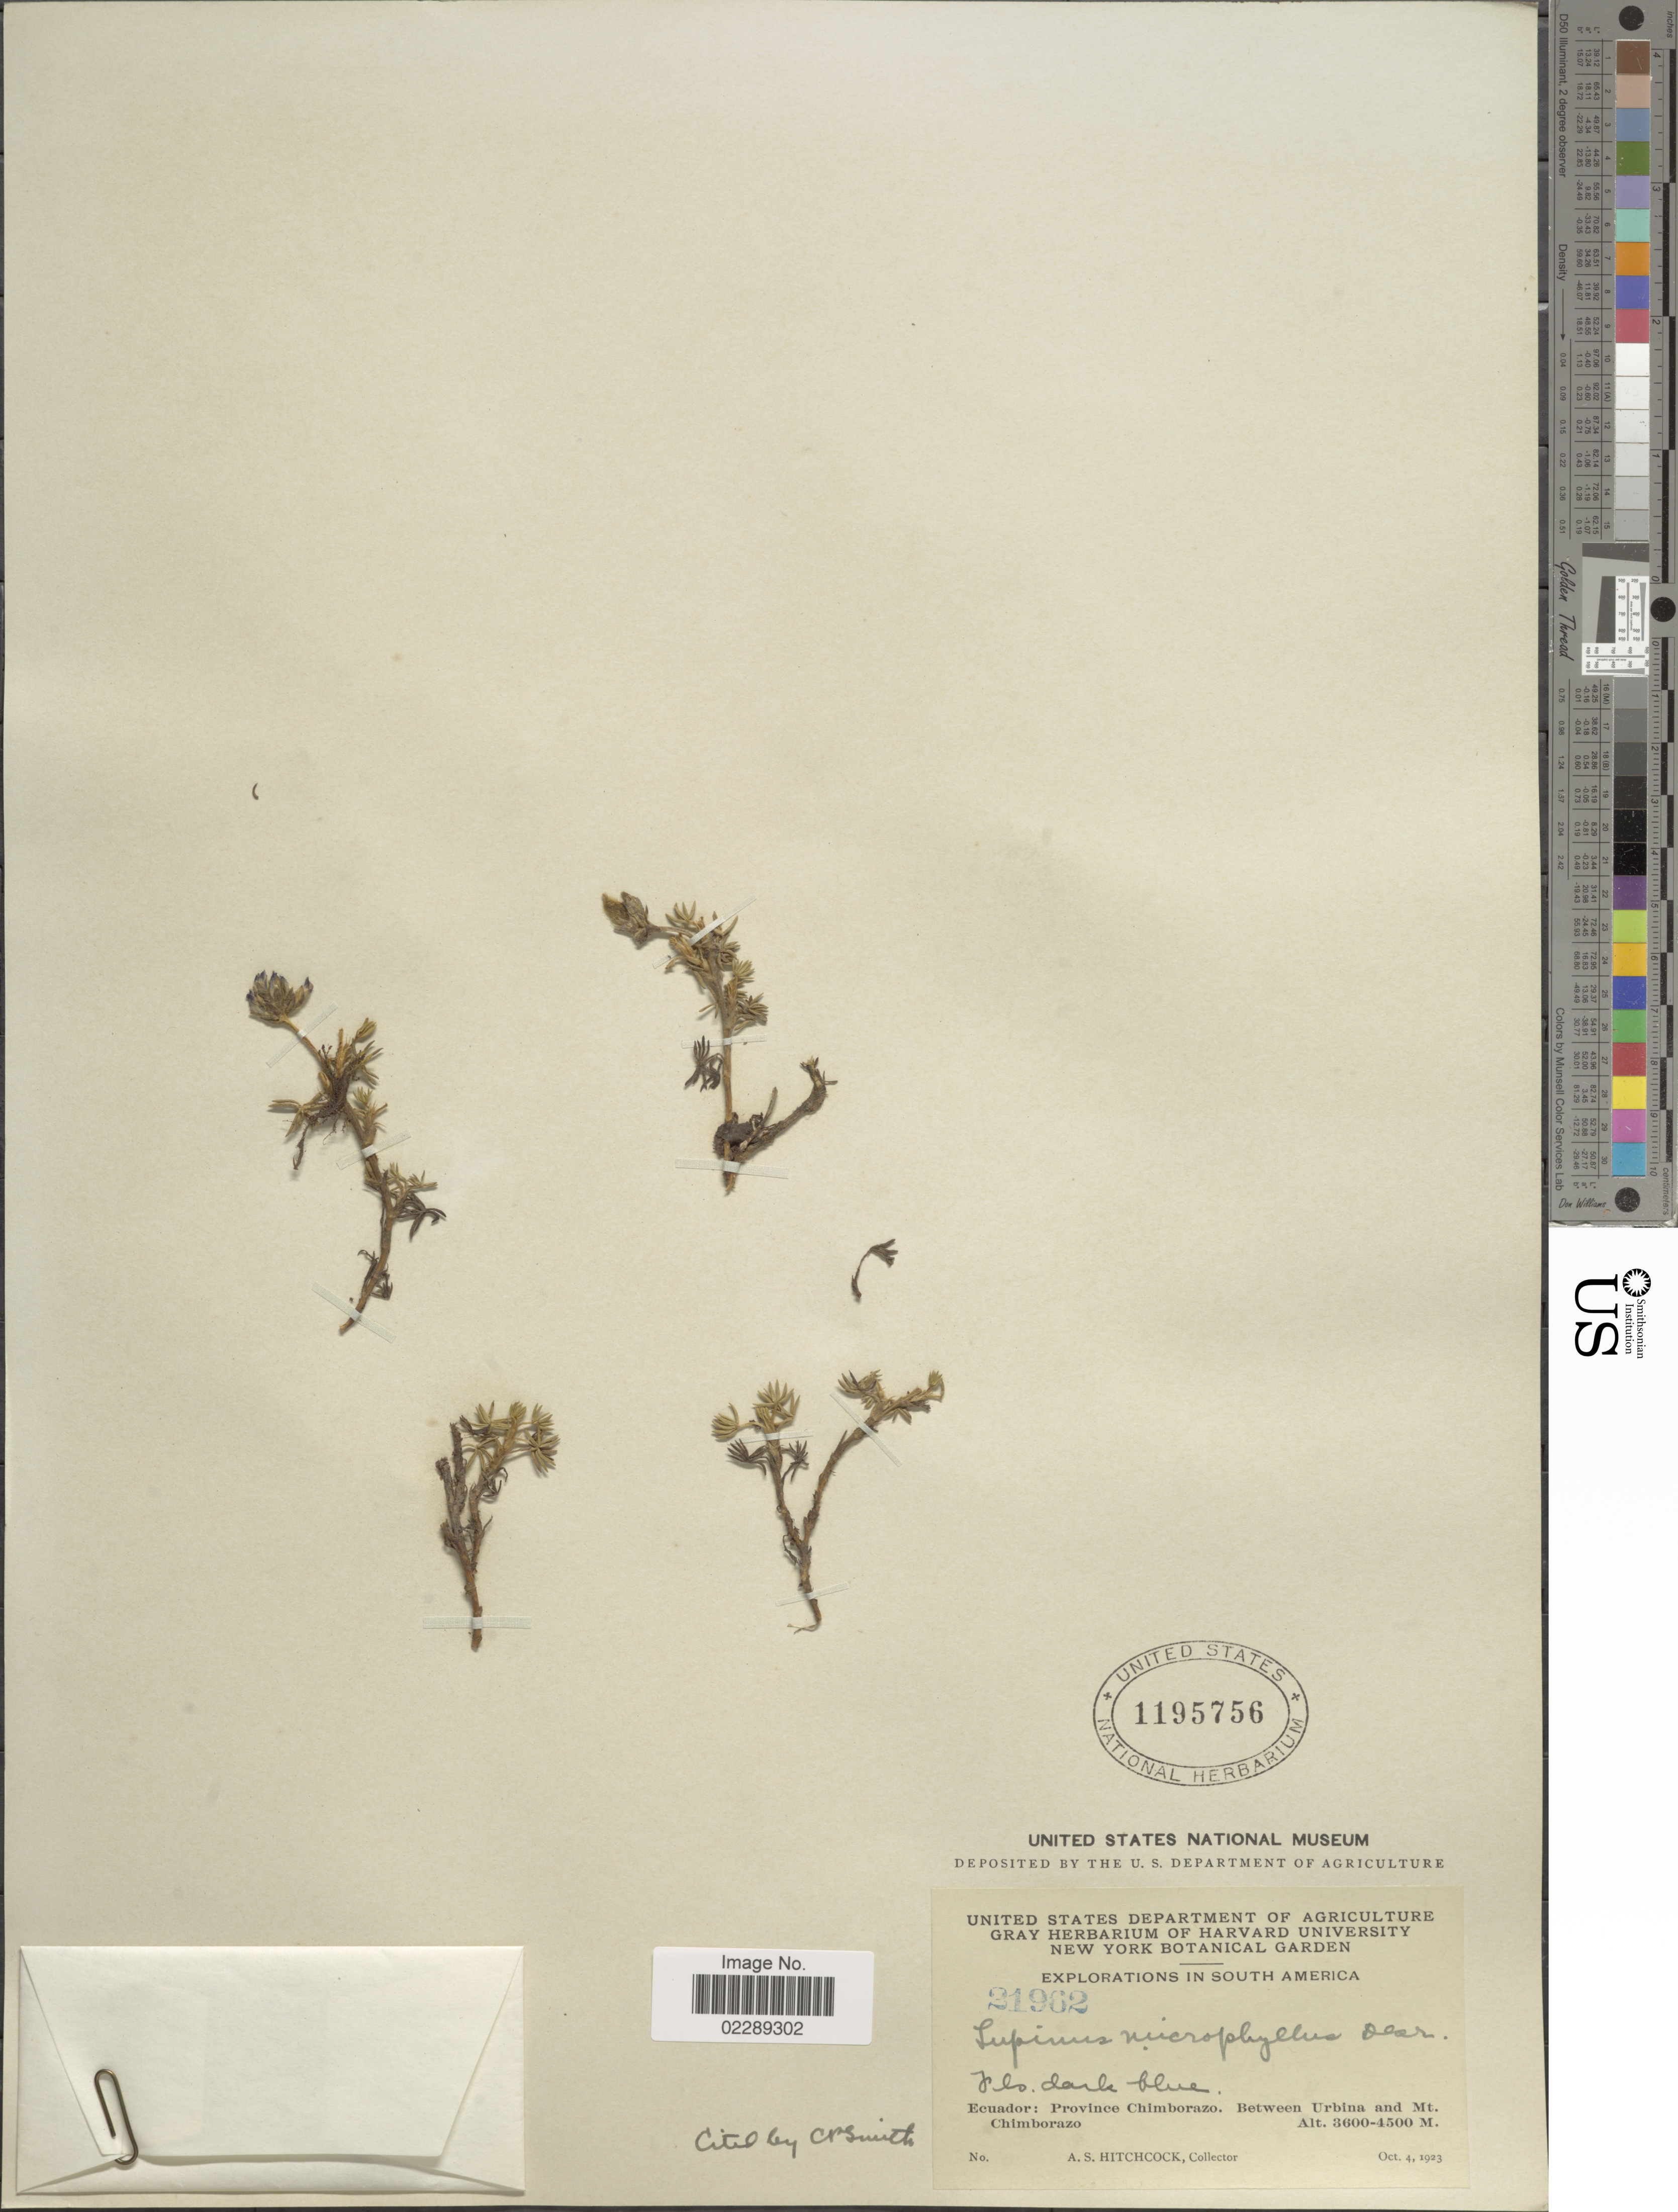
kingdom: Plantae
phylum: Tracheophyta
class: Magnoliopsida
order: Fabales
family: Fabaceae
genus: Lupinus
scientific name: Lupinus microphyllus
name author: Desr.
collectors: A. S. Hitchcock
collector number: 21962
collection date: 1923-10-04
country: Ecuador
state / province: Chimborazo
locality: Ecuador: Province Chimborazo. Between Urbina and Mt. Chimborazo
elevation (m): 3600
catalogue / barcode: US 1195756